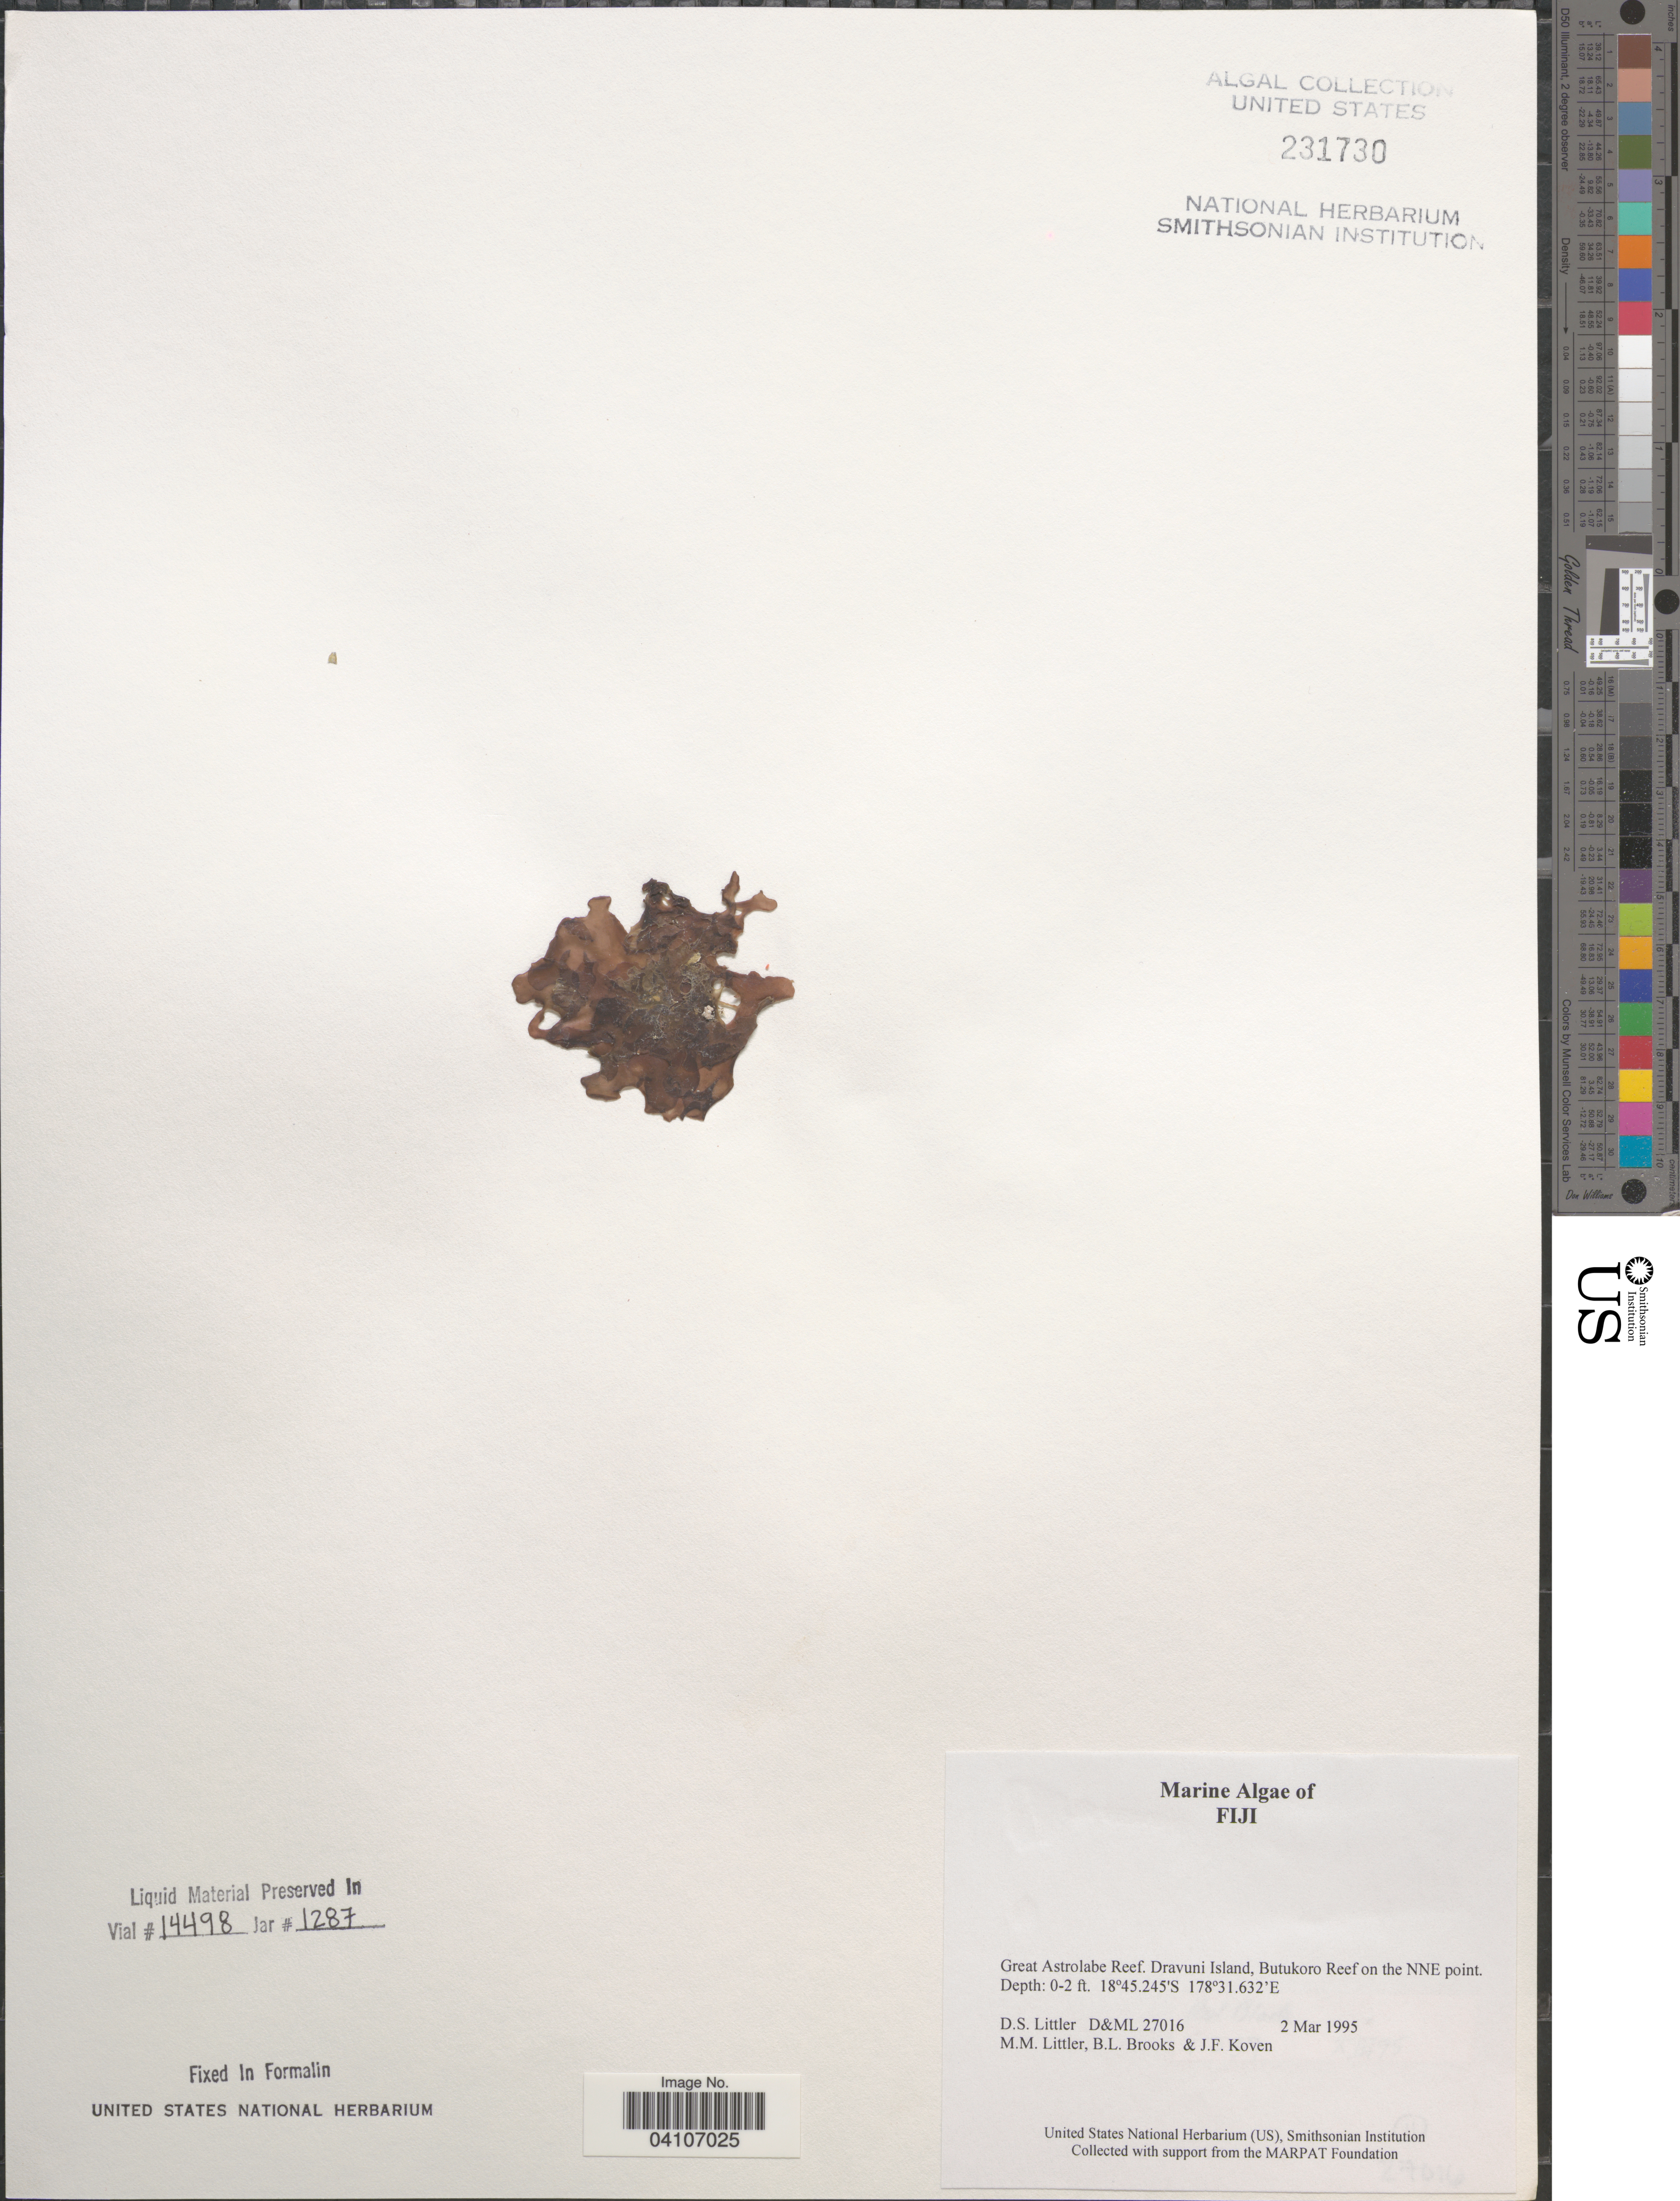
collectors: D. S. Littler, B. Brooks & J. Koven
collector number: D&ML27016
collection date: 1995-03-02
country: Fiji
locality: Great Astrolabe Reef. Dravuni Island, Butukoro Reef on the NNE point.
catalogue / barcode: US 231730